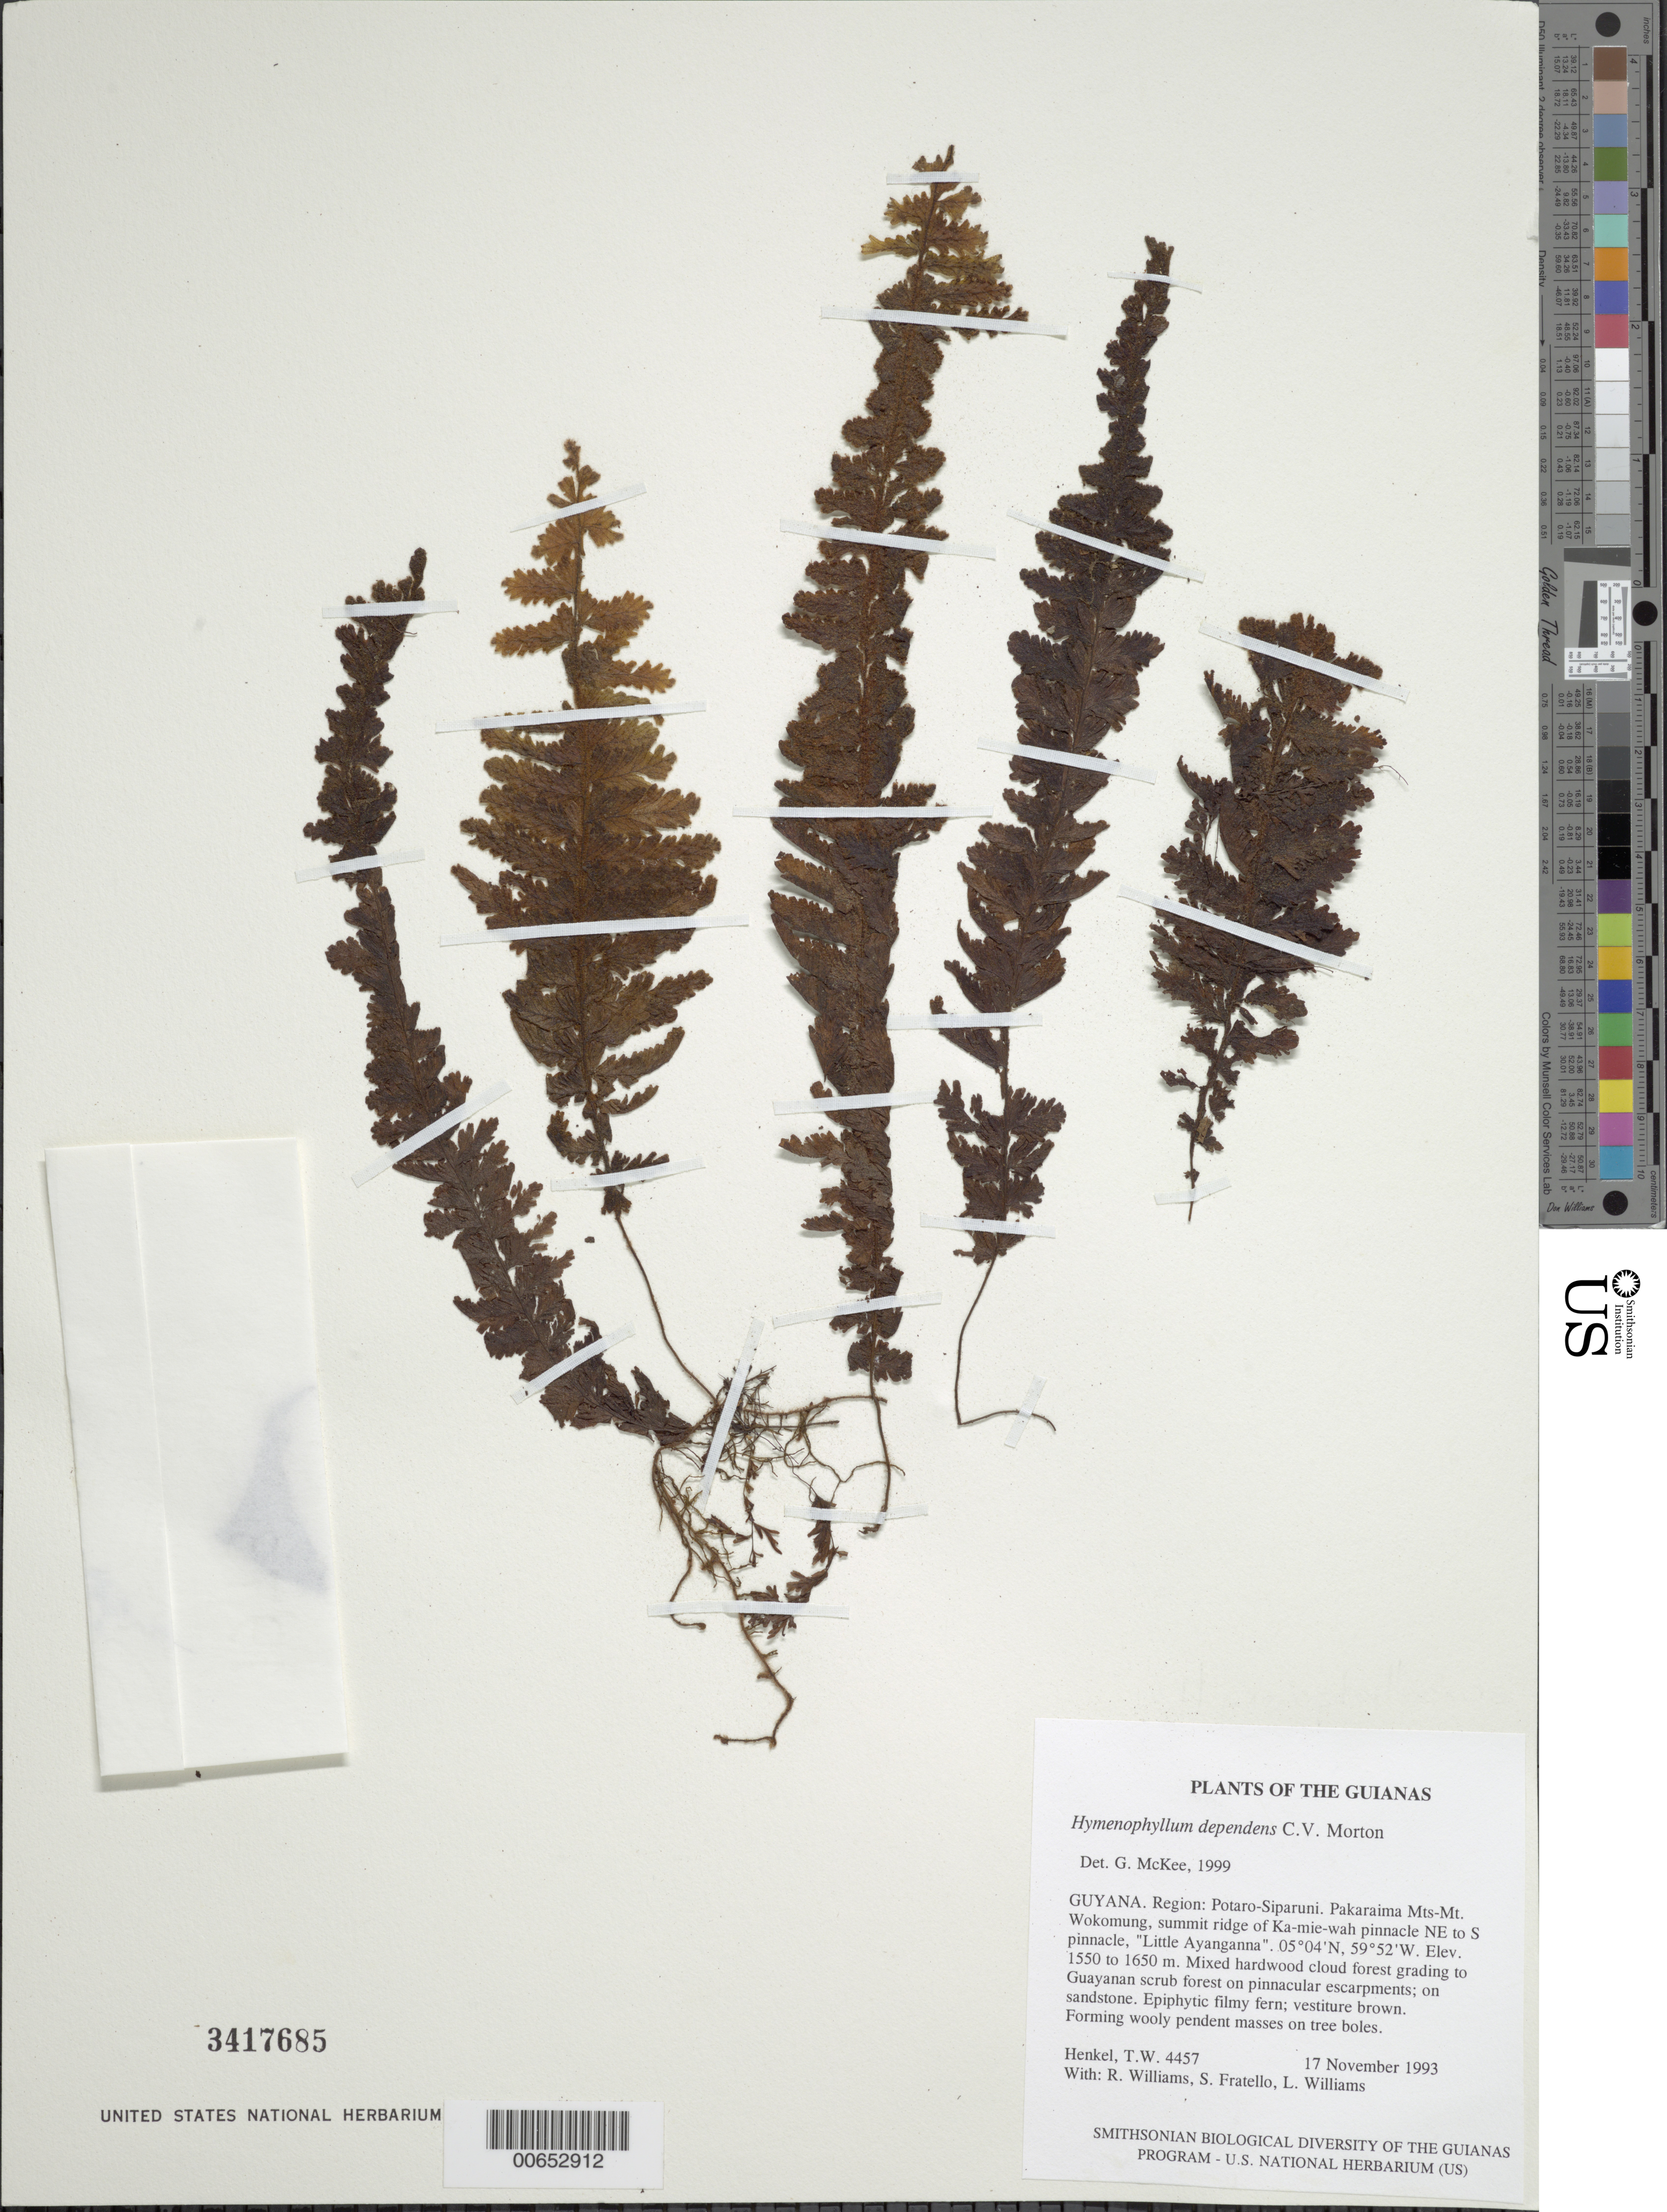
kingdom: Plantae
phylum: Tracheophyta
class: Polypodiopsida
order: Hymenophyllales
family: Hymenophyllaceae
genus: Hymenophyllum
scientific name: Hymenophyllum dependens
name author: C.V. Morton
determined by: McKee, G. S., (US), NMNH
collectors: T. Henkel, R. Williams, S. Fratello & L. Williams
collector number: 4457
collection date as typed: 17 November 1993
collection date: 1993-11-17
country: Guyana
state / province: Potaro-Siparuni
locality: Pakaraima Mts-Mt. Wokomung, summit ridge of Ka-mie-wah pinnacle NE to S pinnacle, "Little Ayanganna"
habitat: Mixed hardwood cloud forest grading to Guayanan scrub forest on pinnacular escarpments; on sandstone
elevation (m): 1550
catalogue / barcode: US 3417685